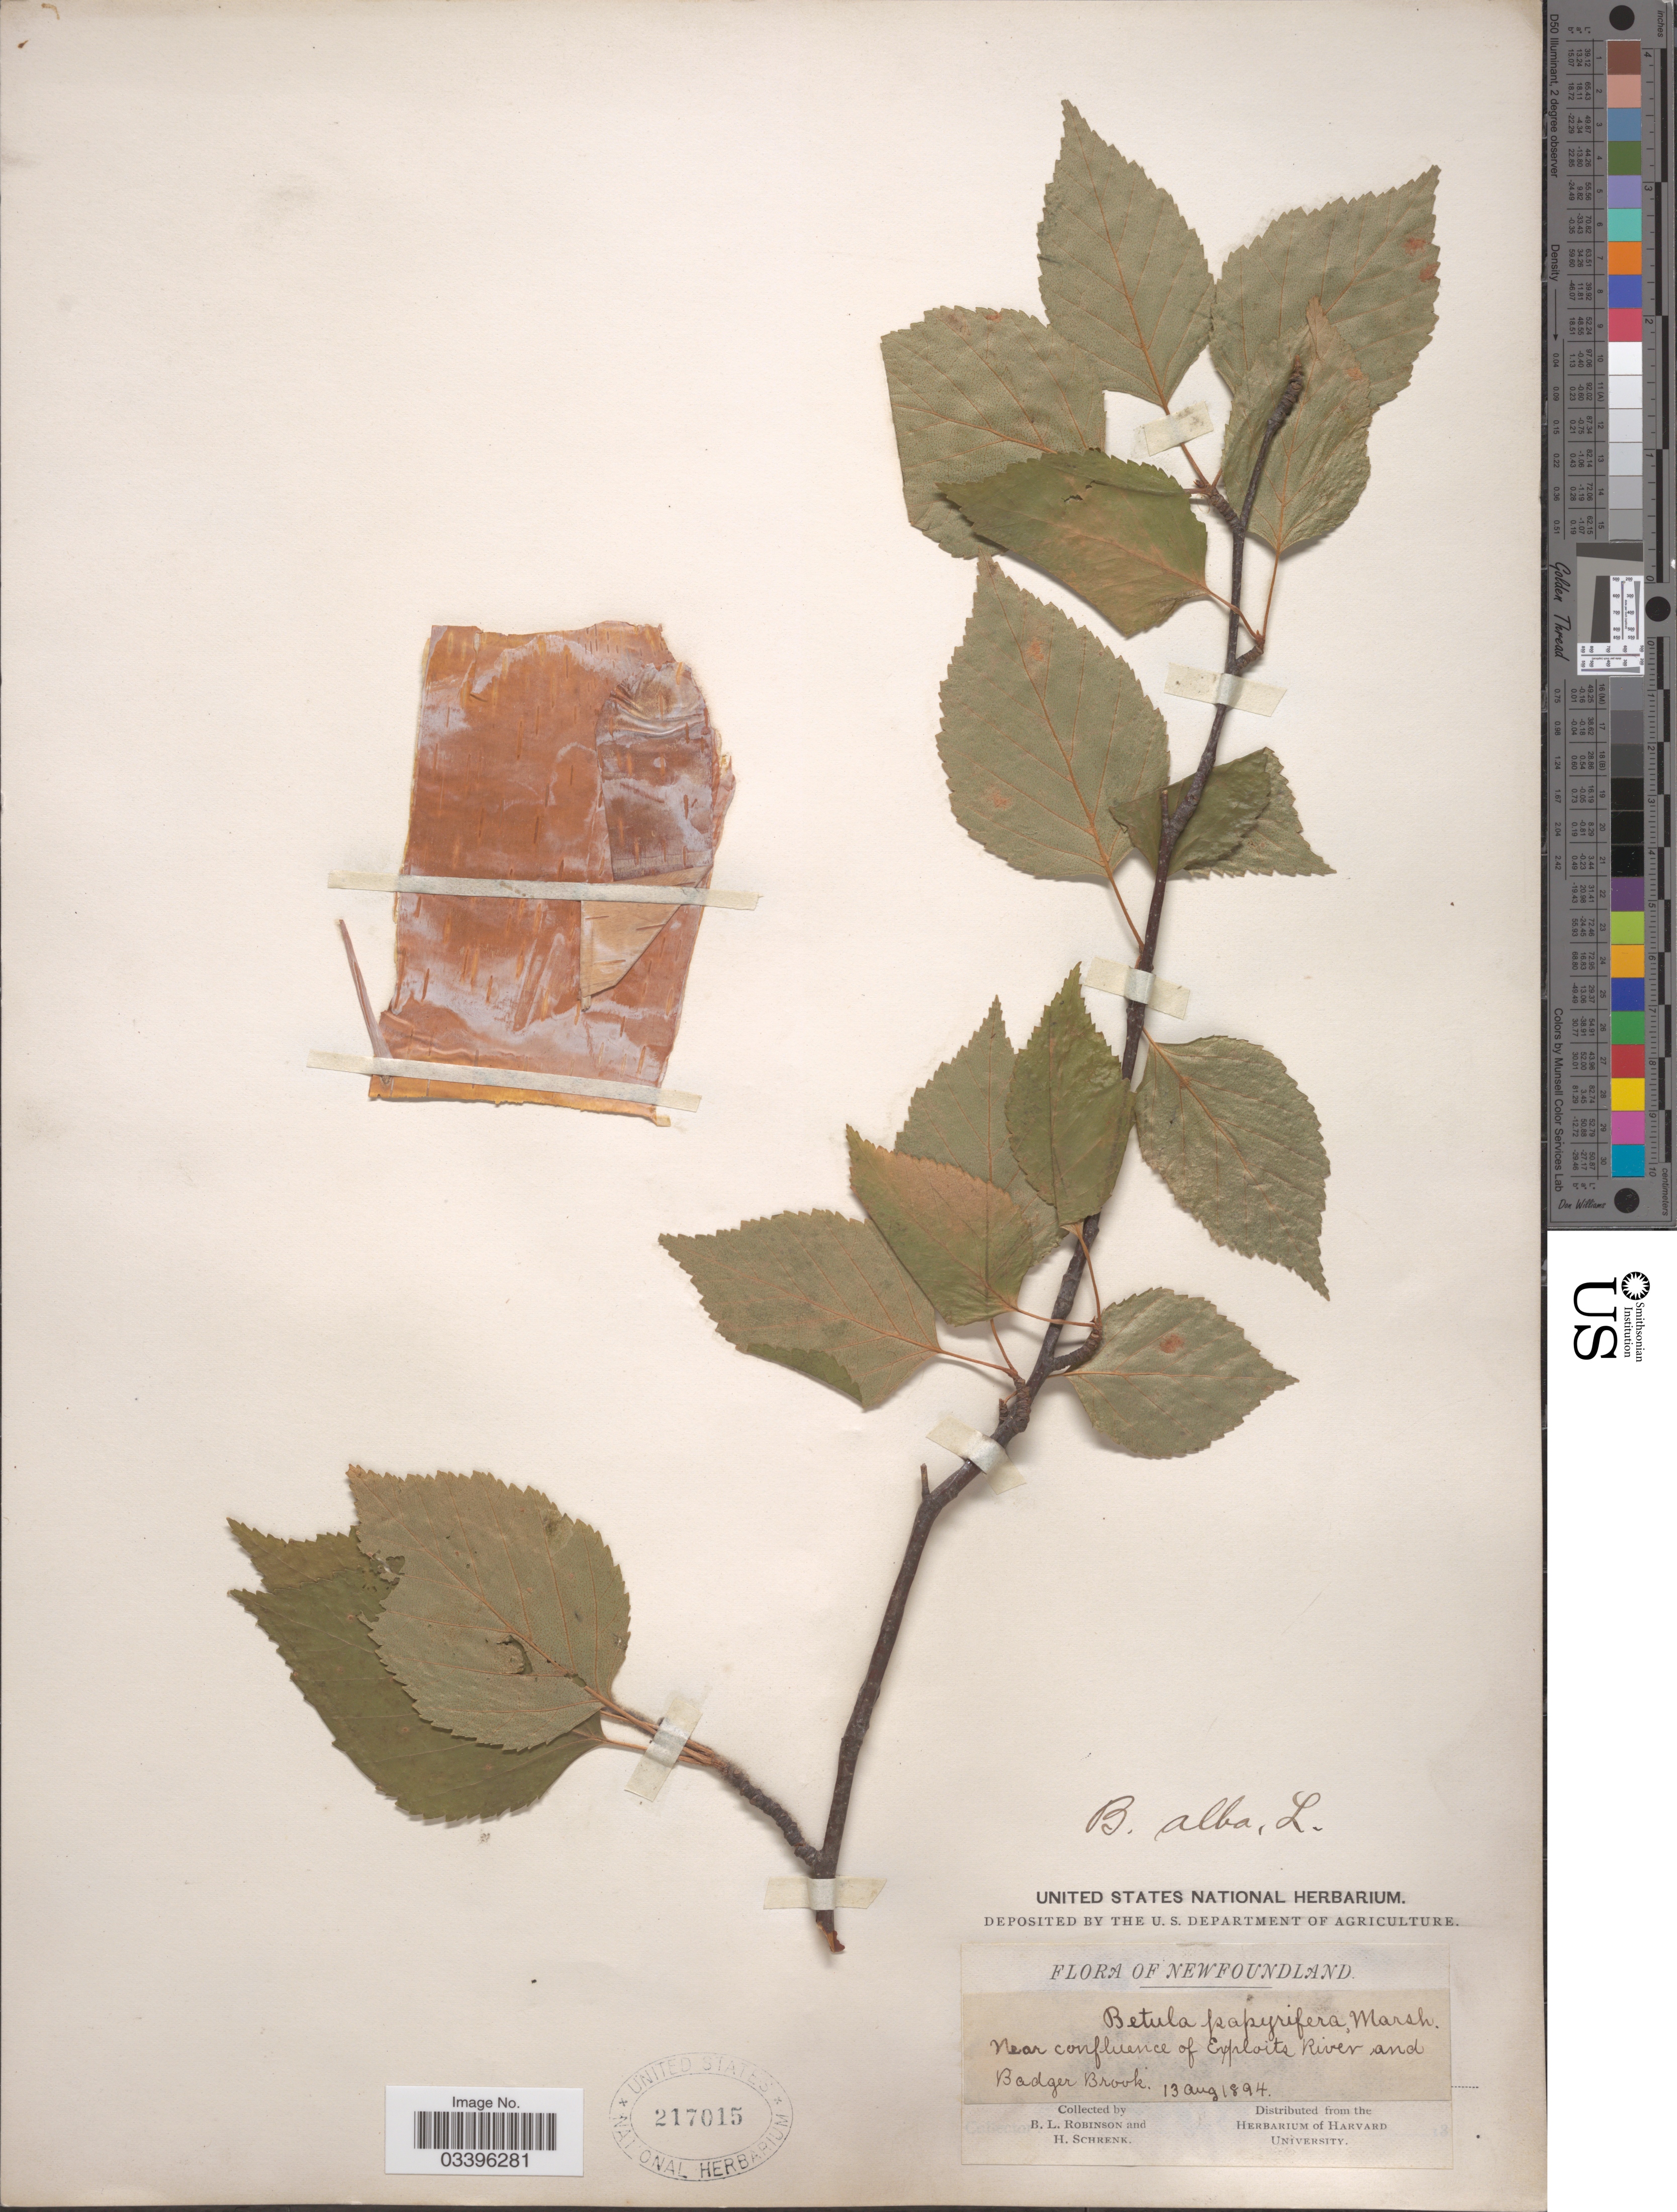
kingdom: Plantae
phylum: Tracheophyta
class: Magnoliopsida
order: Fagales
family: Betulaceae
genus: Betula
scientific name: Betula papyrifera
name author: Marshall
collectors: B. L. Robinson & H. Schrenk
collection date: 1894-08-13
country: Canada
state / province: Newfoundland and Labrador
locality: Near confluence of Exploits River and Badger Brook.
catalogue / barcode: US 217015